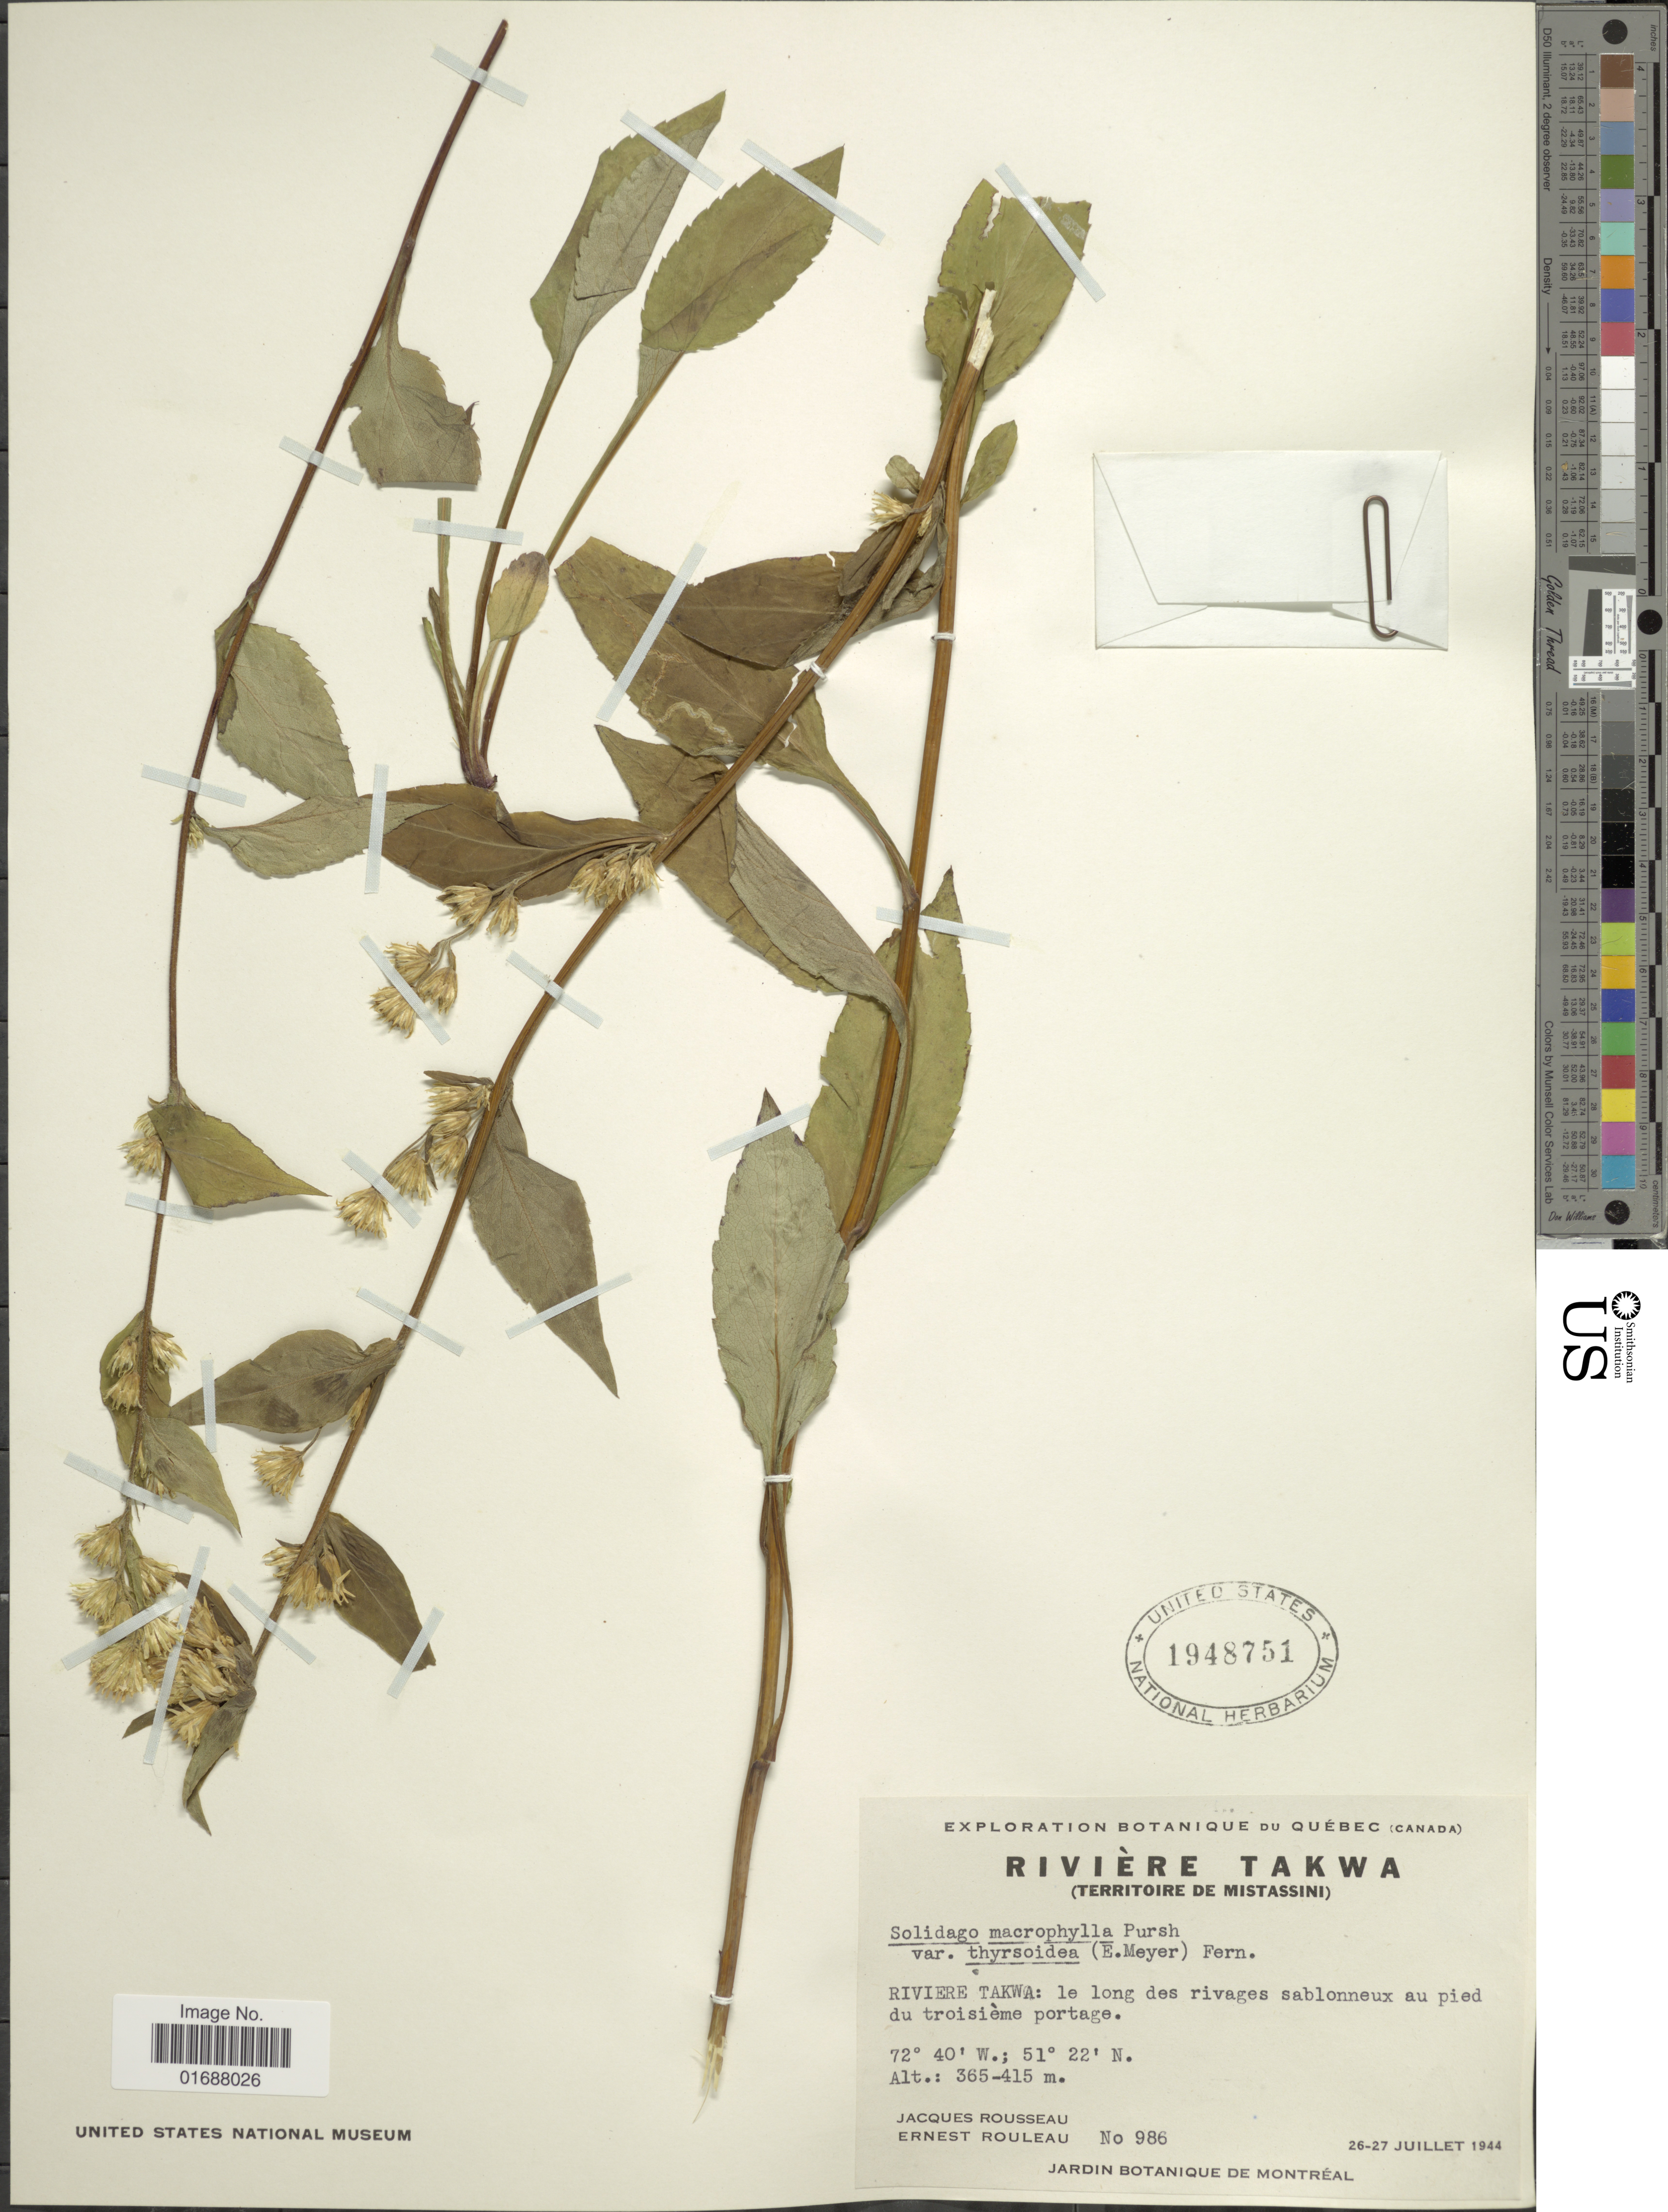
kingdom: Plantae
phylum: Tracheophyta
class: Magnoliopsida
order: Asterales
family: Asteraceae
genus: Solidago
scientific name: Solidago macrophylla var. thyrsoidea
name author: (E. Mey.) Fernald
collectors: J. Rousseau & J. Rouleau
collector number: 986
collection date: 1944-07-26/1944-07-27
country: Canada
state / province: Quebec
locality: Riviere Takwa, Territoire de Mistassini), Riviere Takwa: le long des rivages sablonneux au pied du troisieme portage,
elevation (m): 365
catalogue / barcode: US 1948751